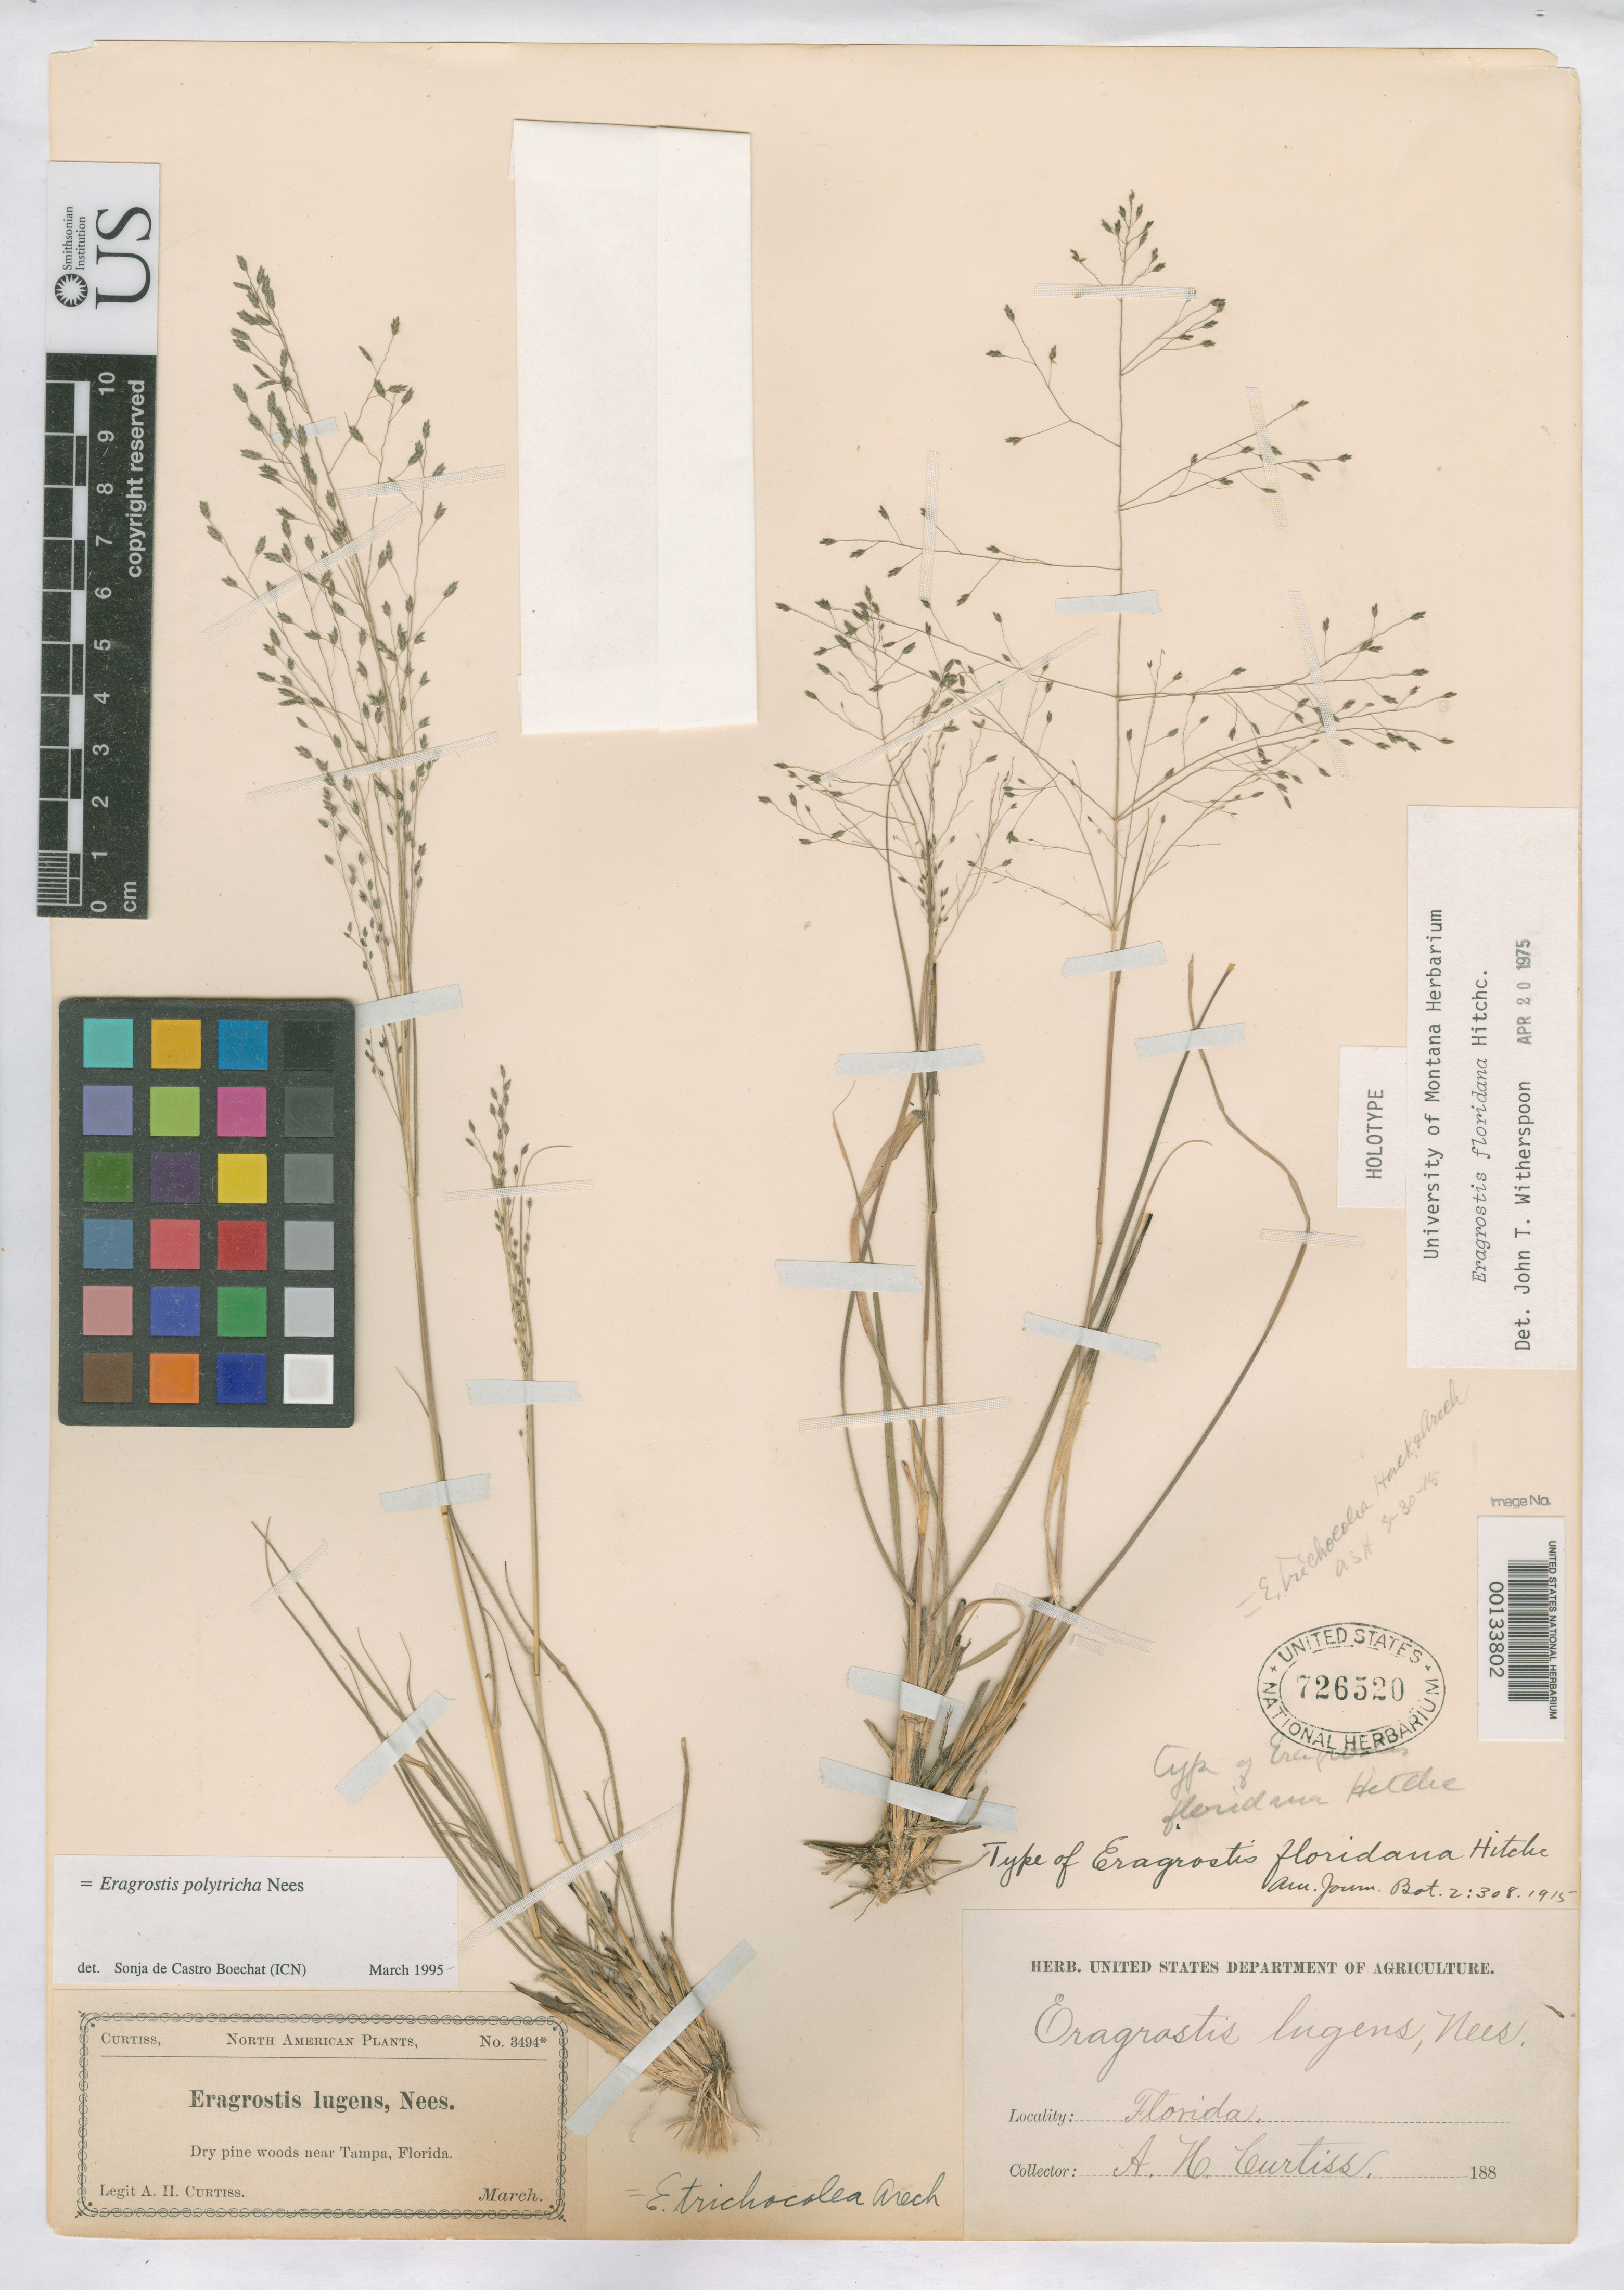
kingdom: Plantae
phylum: Tracheophyta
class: Liliopsida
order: Poales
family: Poaceae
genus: Eragrostis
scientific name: Eragrostis floridana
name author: Hitchc.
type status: Holotype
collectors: A. H. Curtiss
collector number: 3494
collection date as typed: Mar 188-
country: United States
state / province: Florida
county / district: Hillsborough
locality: Near Tampa.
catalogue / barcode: US 726520